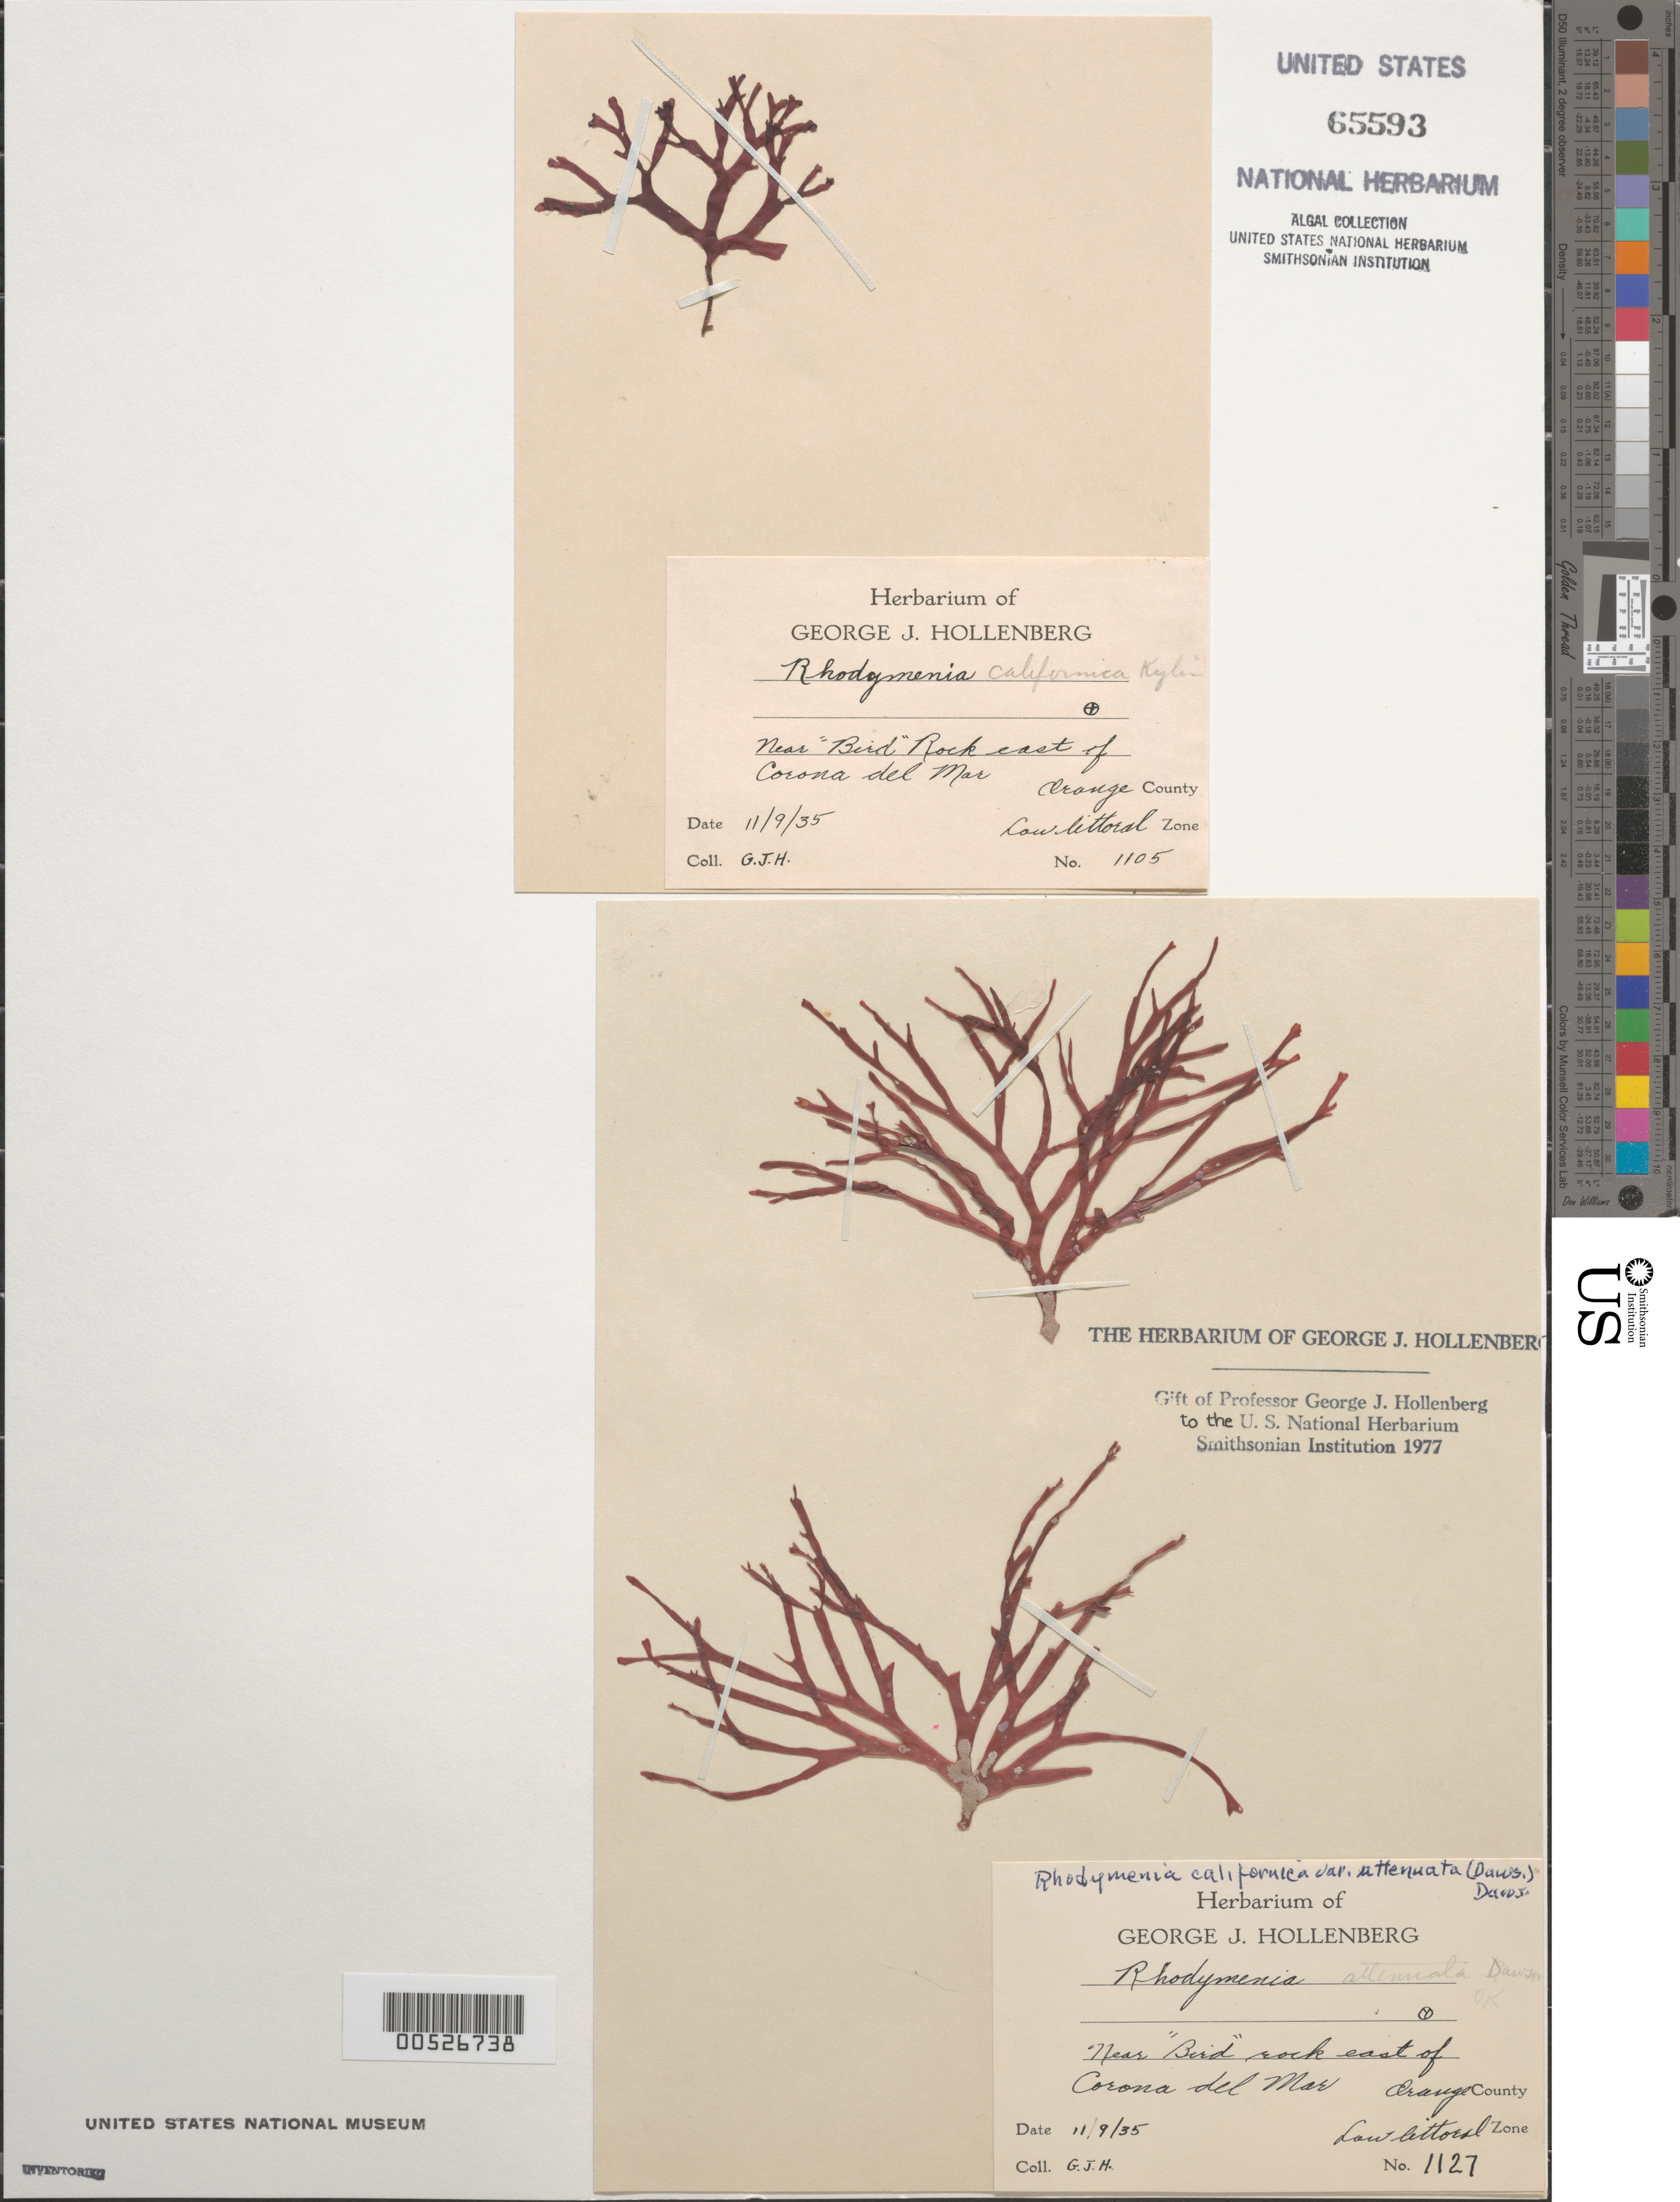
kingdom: Plantae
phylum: Rhodophyta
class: Florideophyceae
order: Rhodymeniales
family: Rhodymeniaceae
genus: Rhodymenia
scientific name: Rhodymenia californica var. attenuata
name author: (Daws.) E.Y. Dawson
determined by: Hollenberg, George J.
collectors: G. Hollenberg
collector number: GJH 1105 & GJH 1127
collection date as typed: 09 Nov 1935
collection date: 1935-11-09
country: United States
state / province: California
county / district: Orange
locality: Near Bird Rock, east of Corona del Mar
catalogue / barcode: US 65593